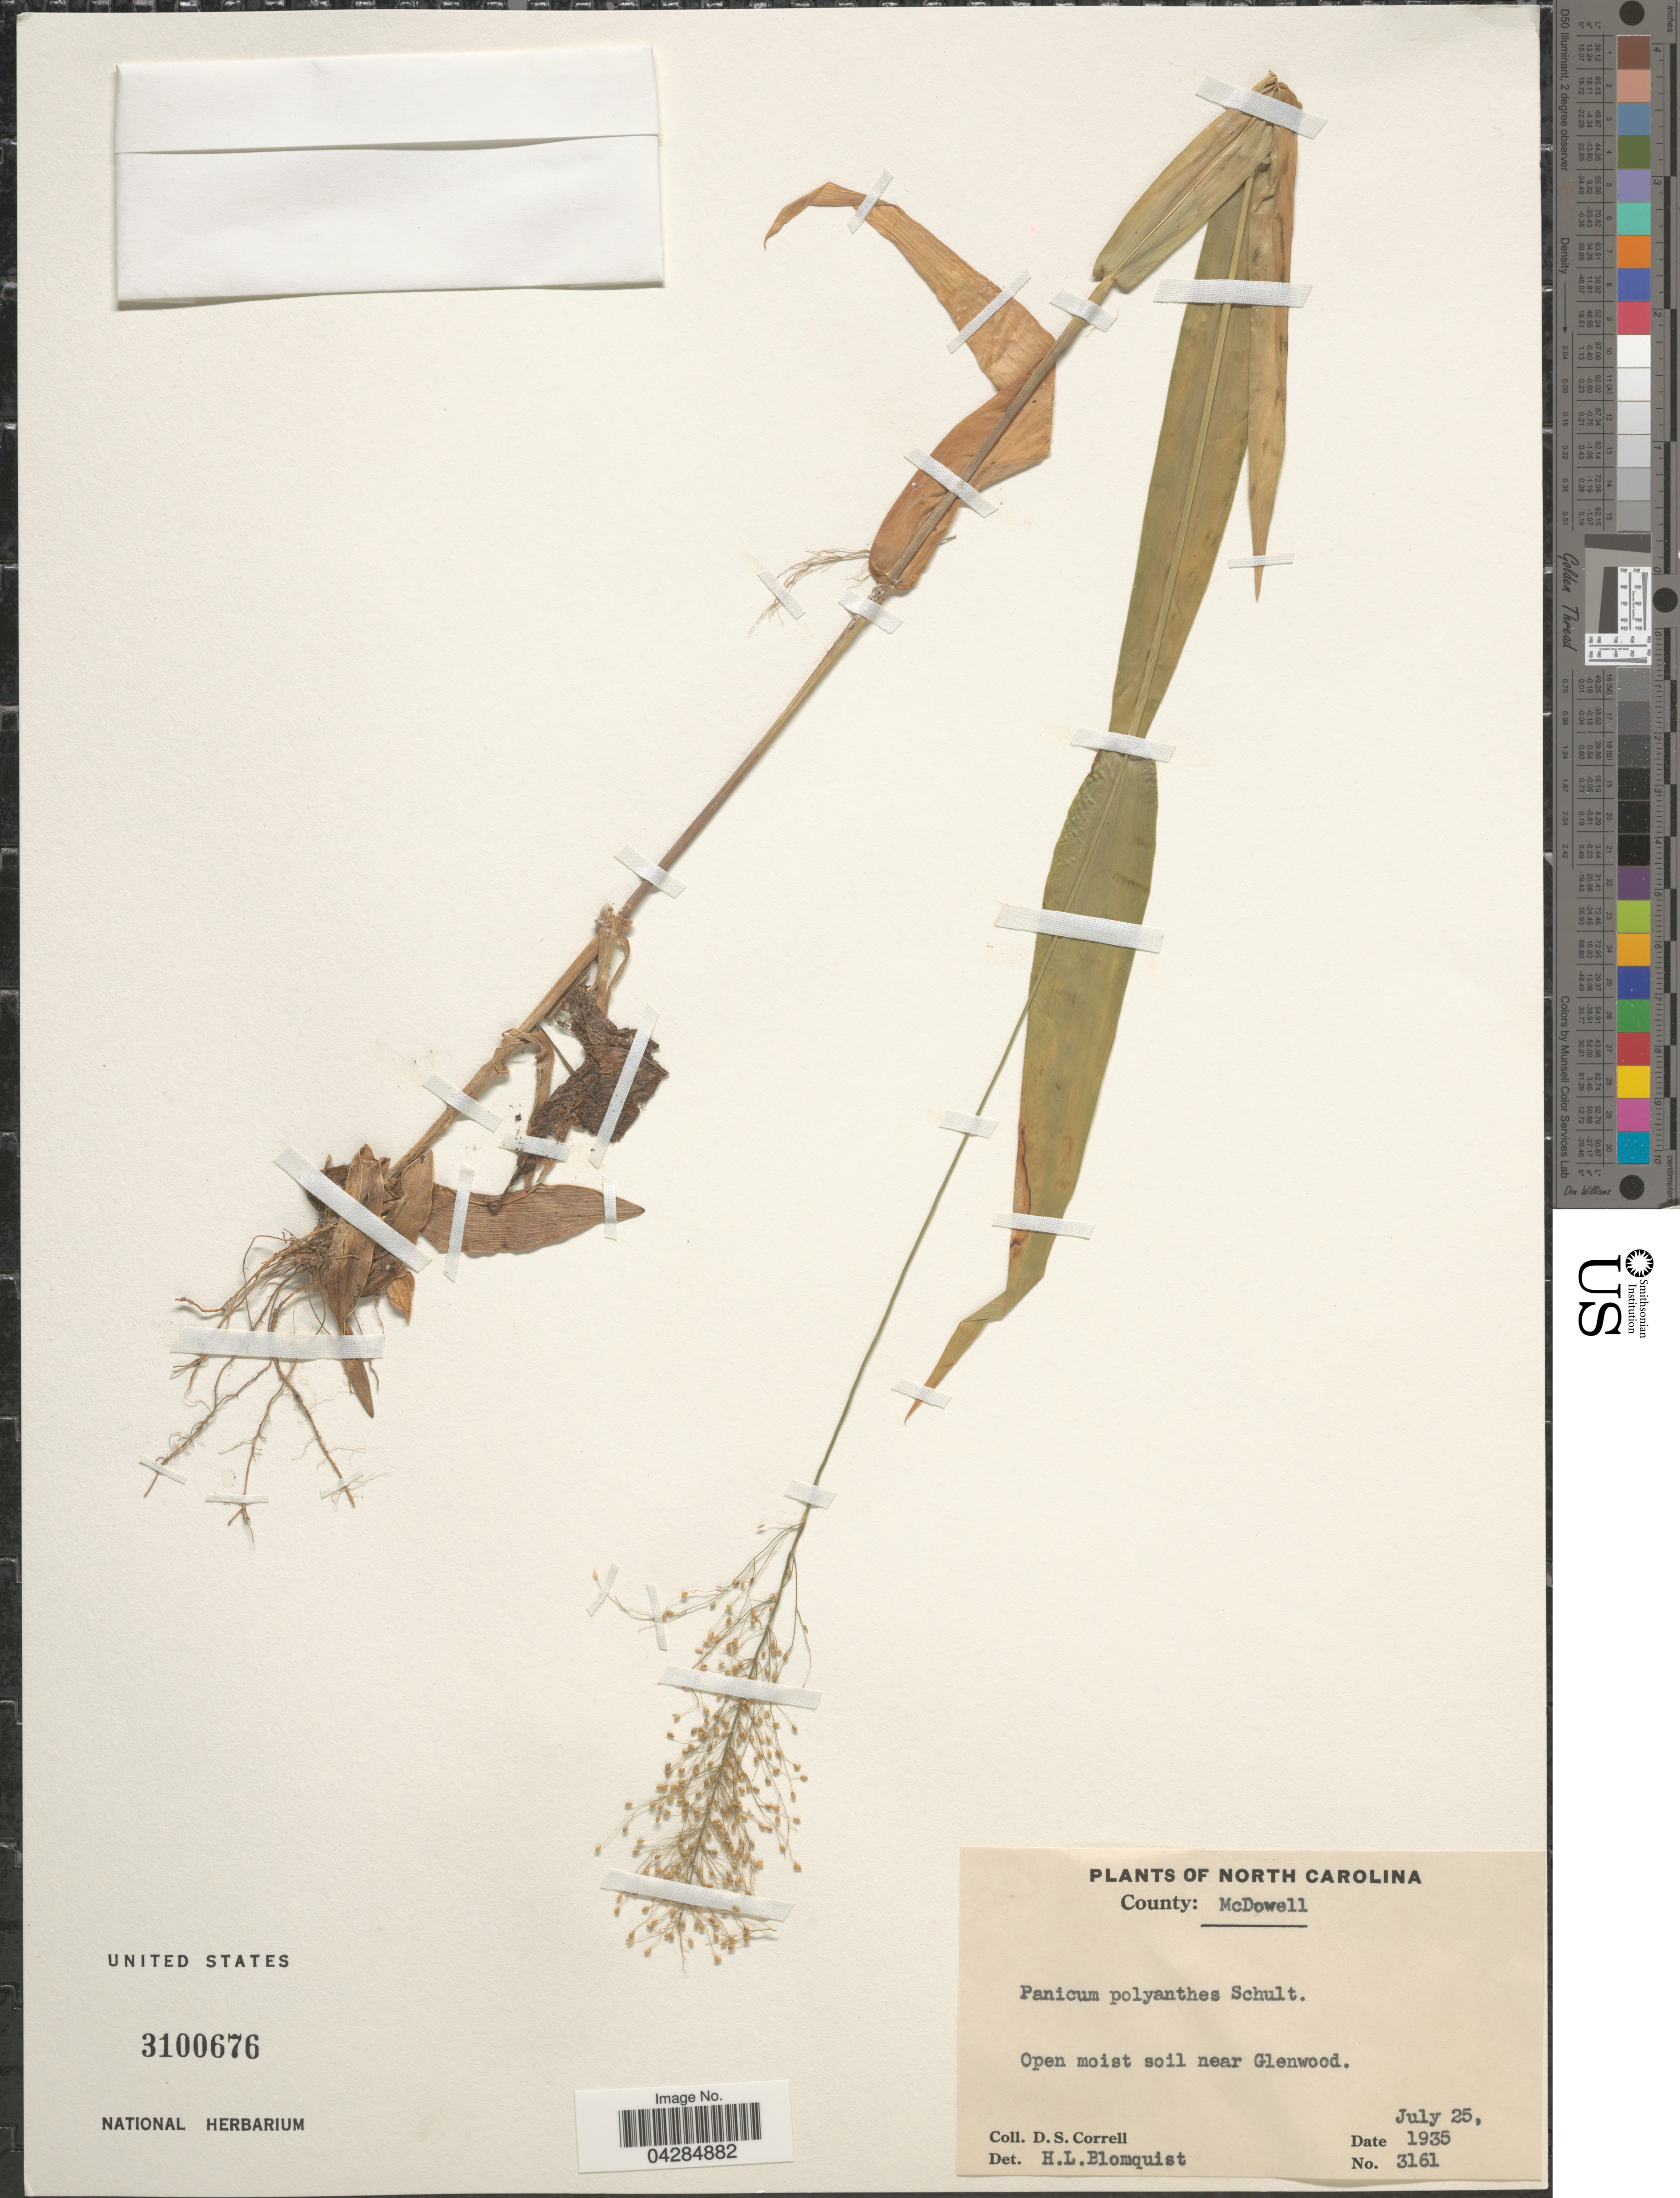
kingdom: Plantae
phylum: Tracheophyta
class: Liliopsida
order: Poales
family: Poaceae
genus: Dichanthelium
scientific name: Dichanthelium polyanthes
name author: (Schult.) Mohlenbr.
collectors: D. S. Correll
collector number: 3161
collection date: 1935-07-25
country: United States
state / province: North Carolina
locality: County: McDowell. Near Glenwood.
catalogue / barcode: US 3100676